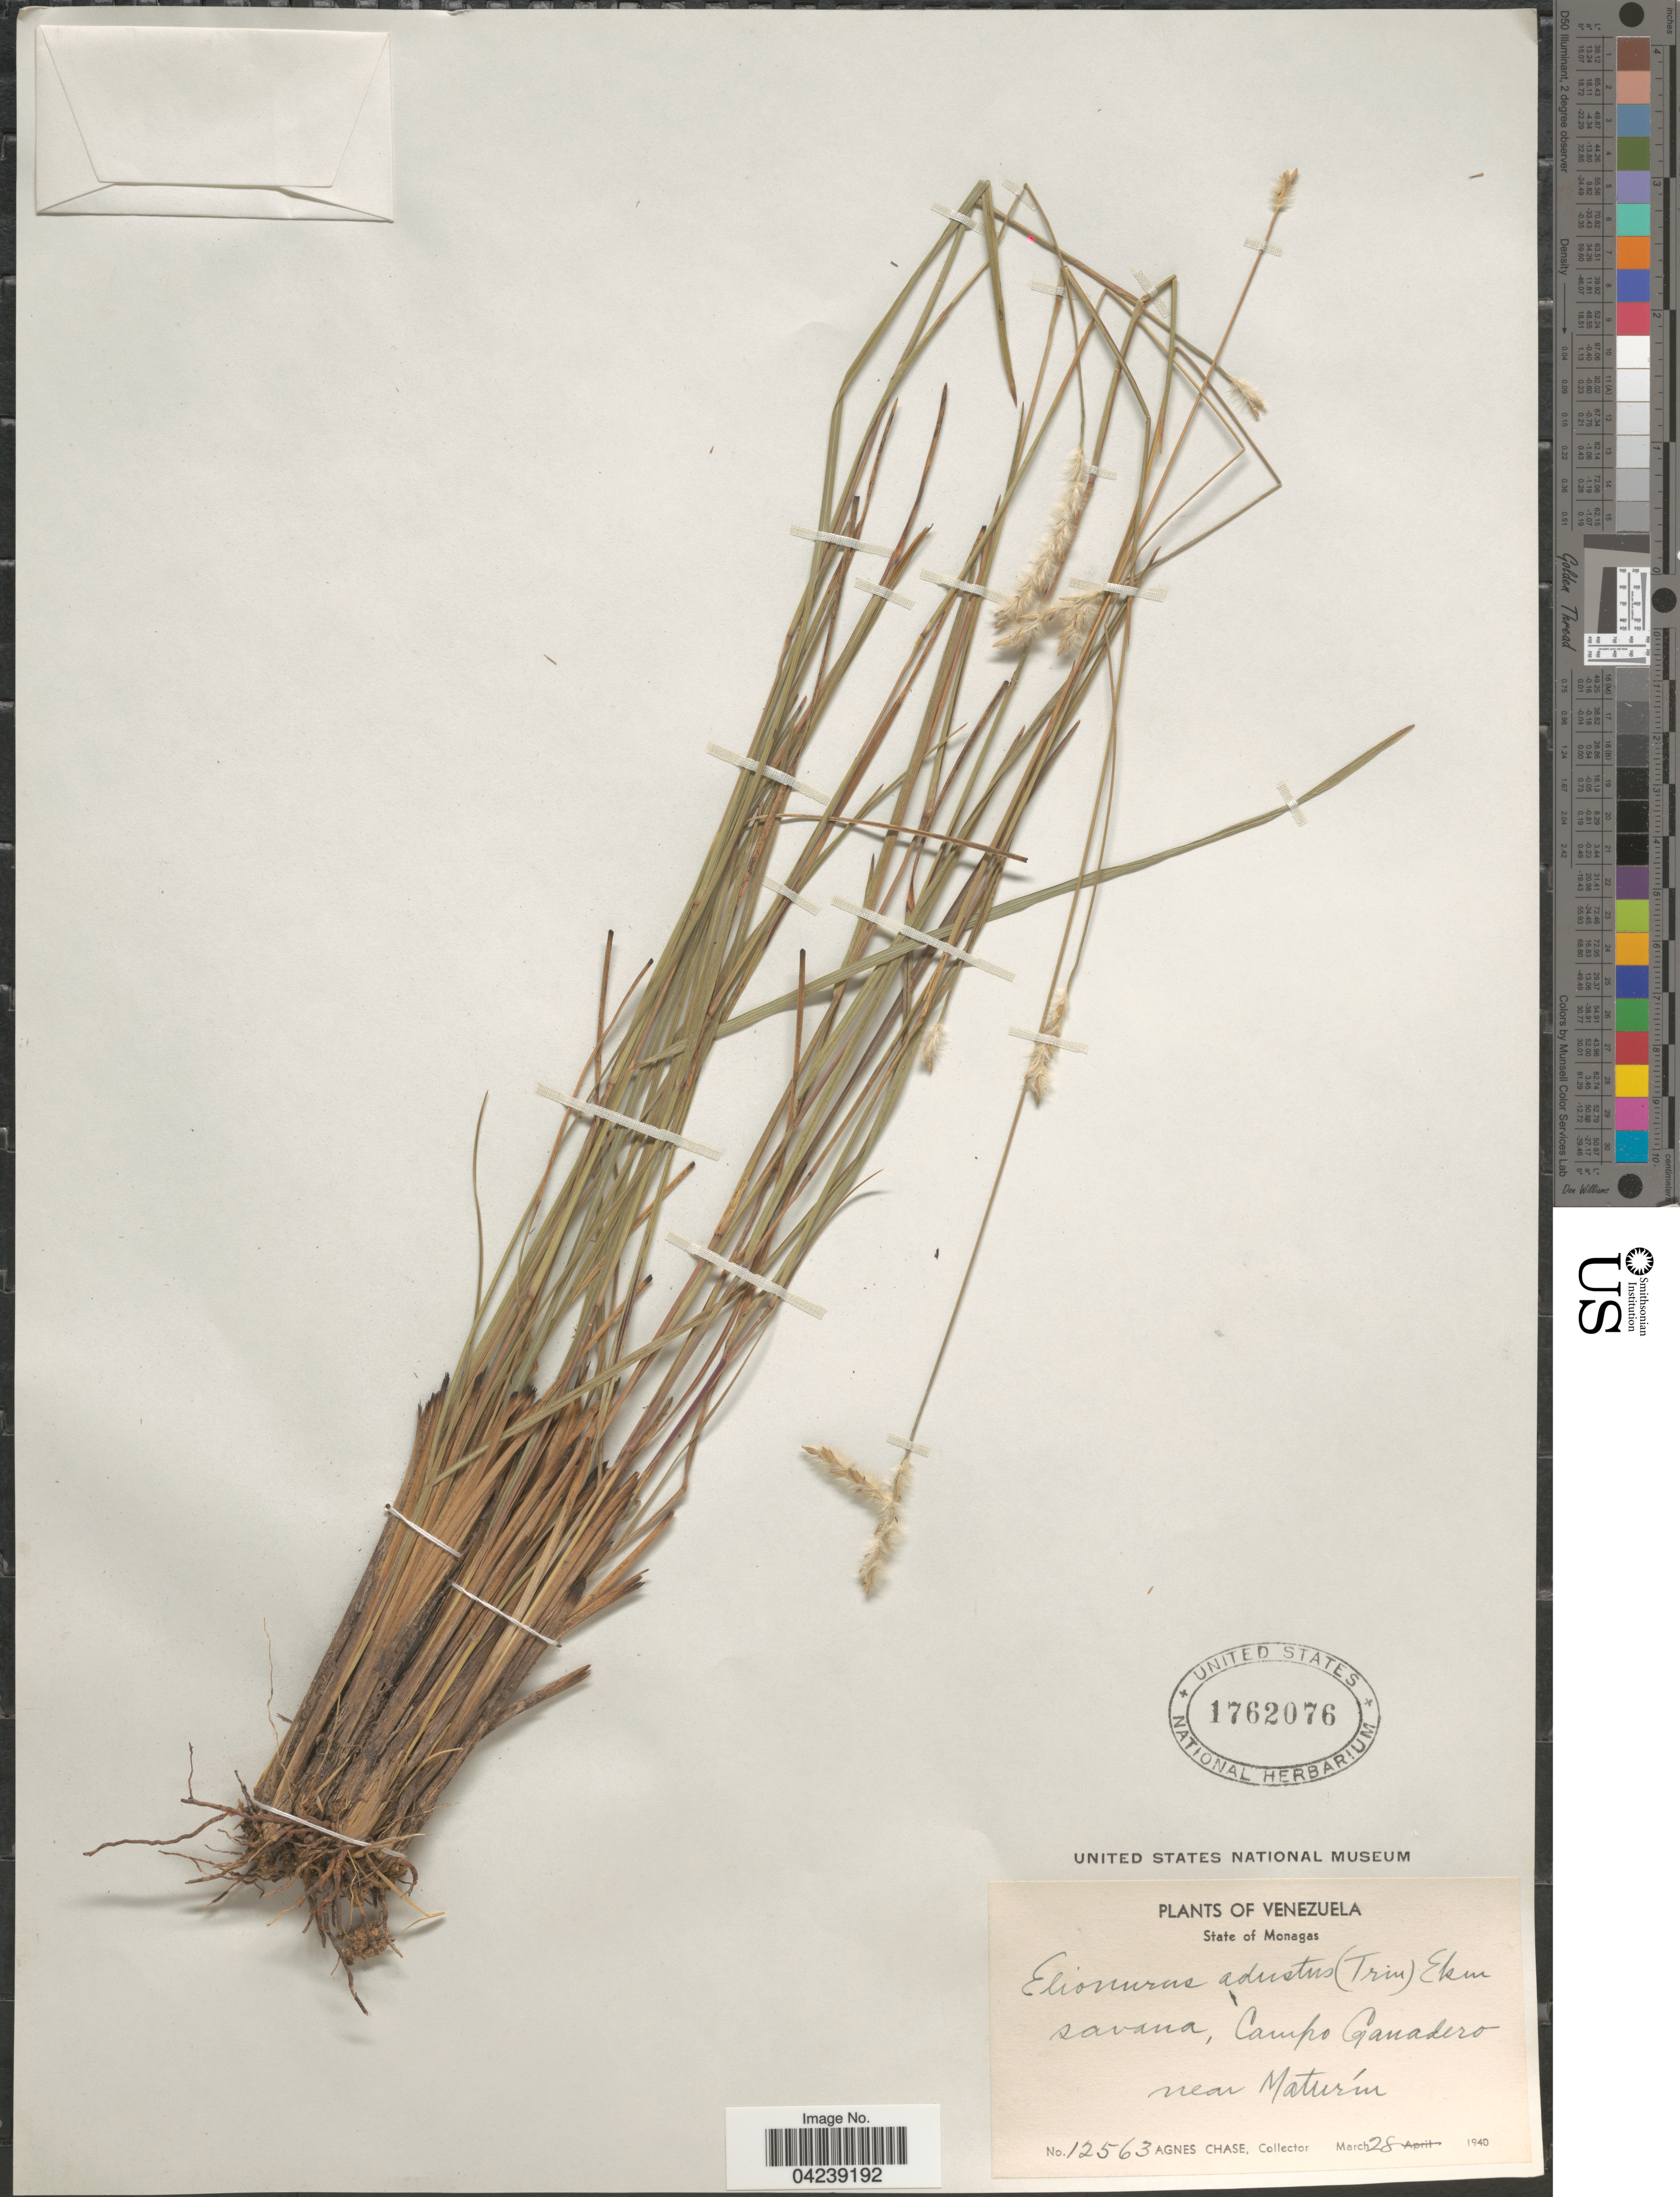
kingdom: Plantae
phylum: Tracheophyta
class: Liliopsida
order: Poales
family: Poaceae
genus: Elionurus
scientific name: Elionurus muticus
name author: (Spreng.) Kuntze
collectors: A. Chase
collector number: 12563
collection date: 1940-03-28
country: Venezuela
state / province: Monagas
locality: Savana, Campo Ganadero near Maturín.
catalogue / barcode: US 1762076